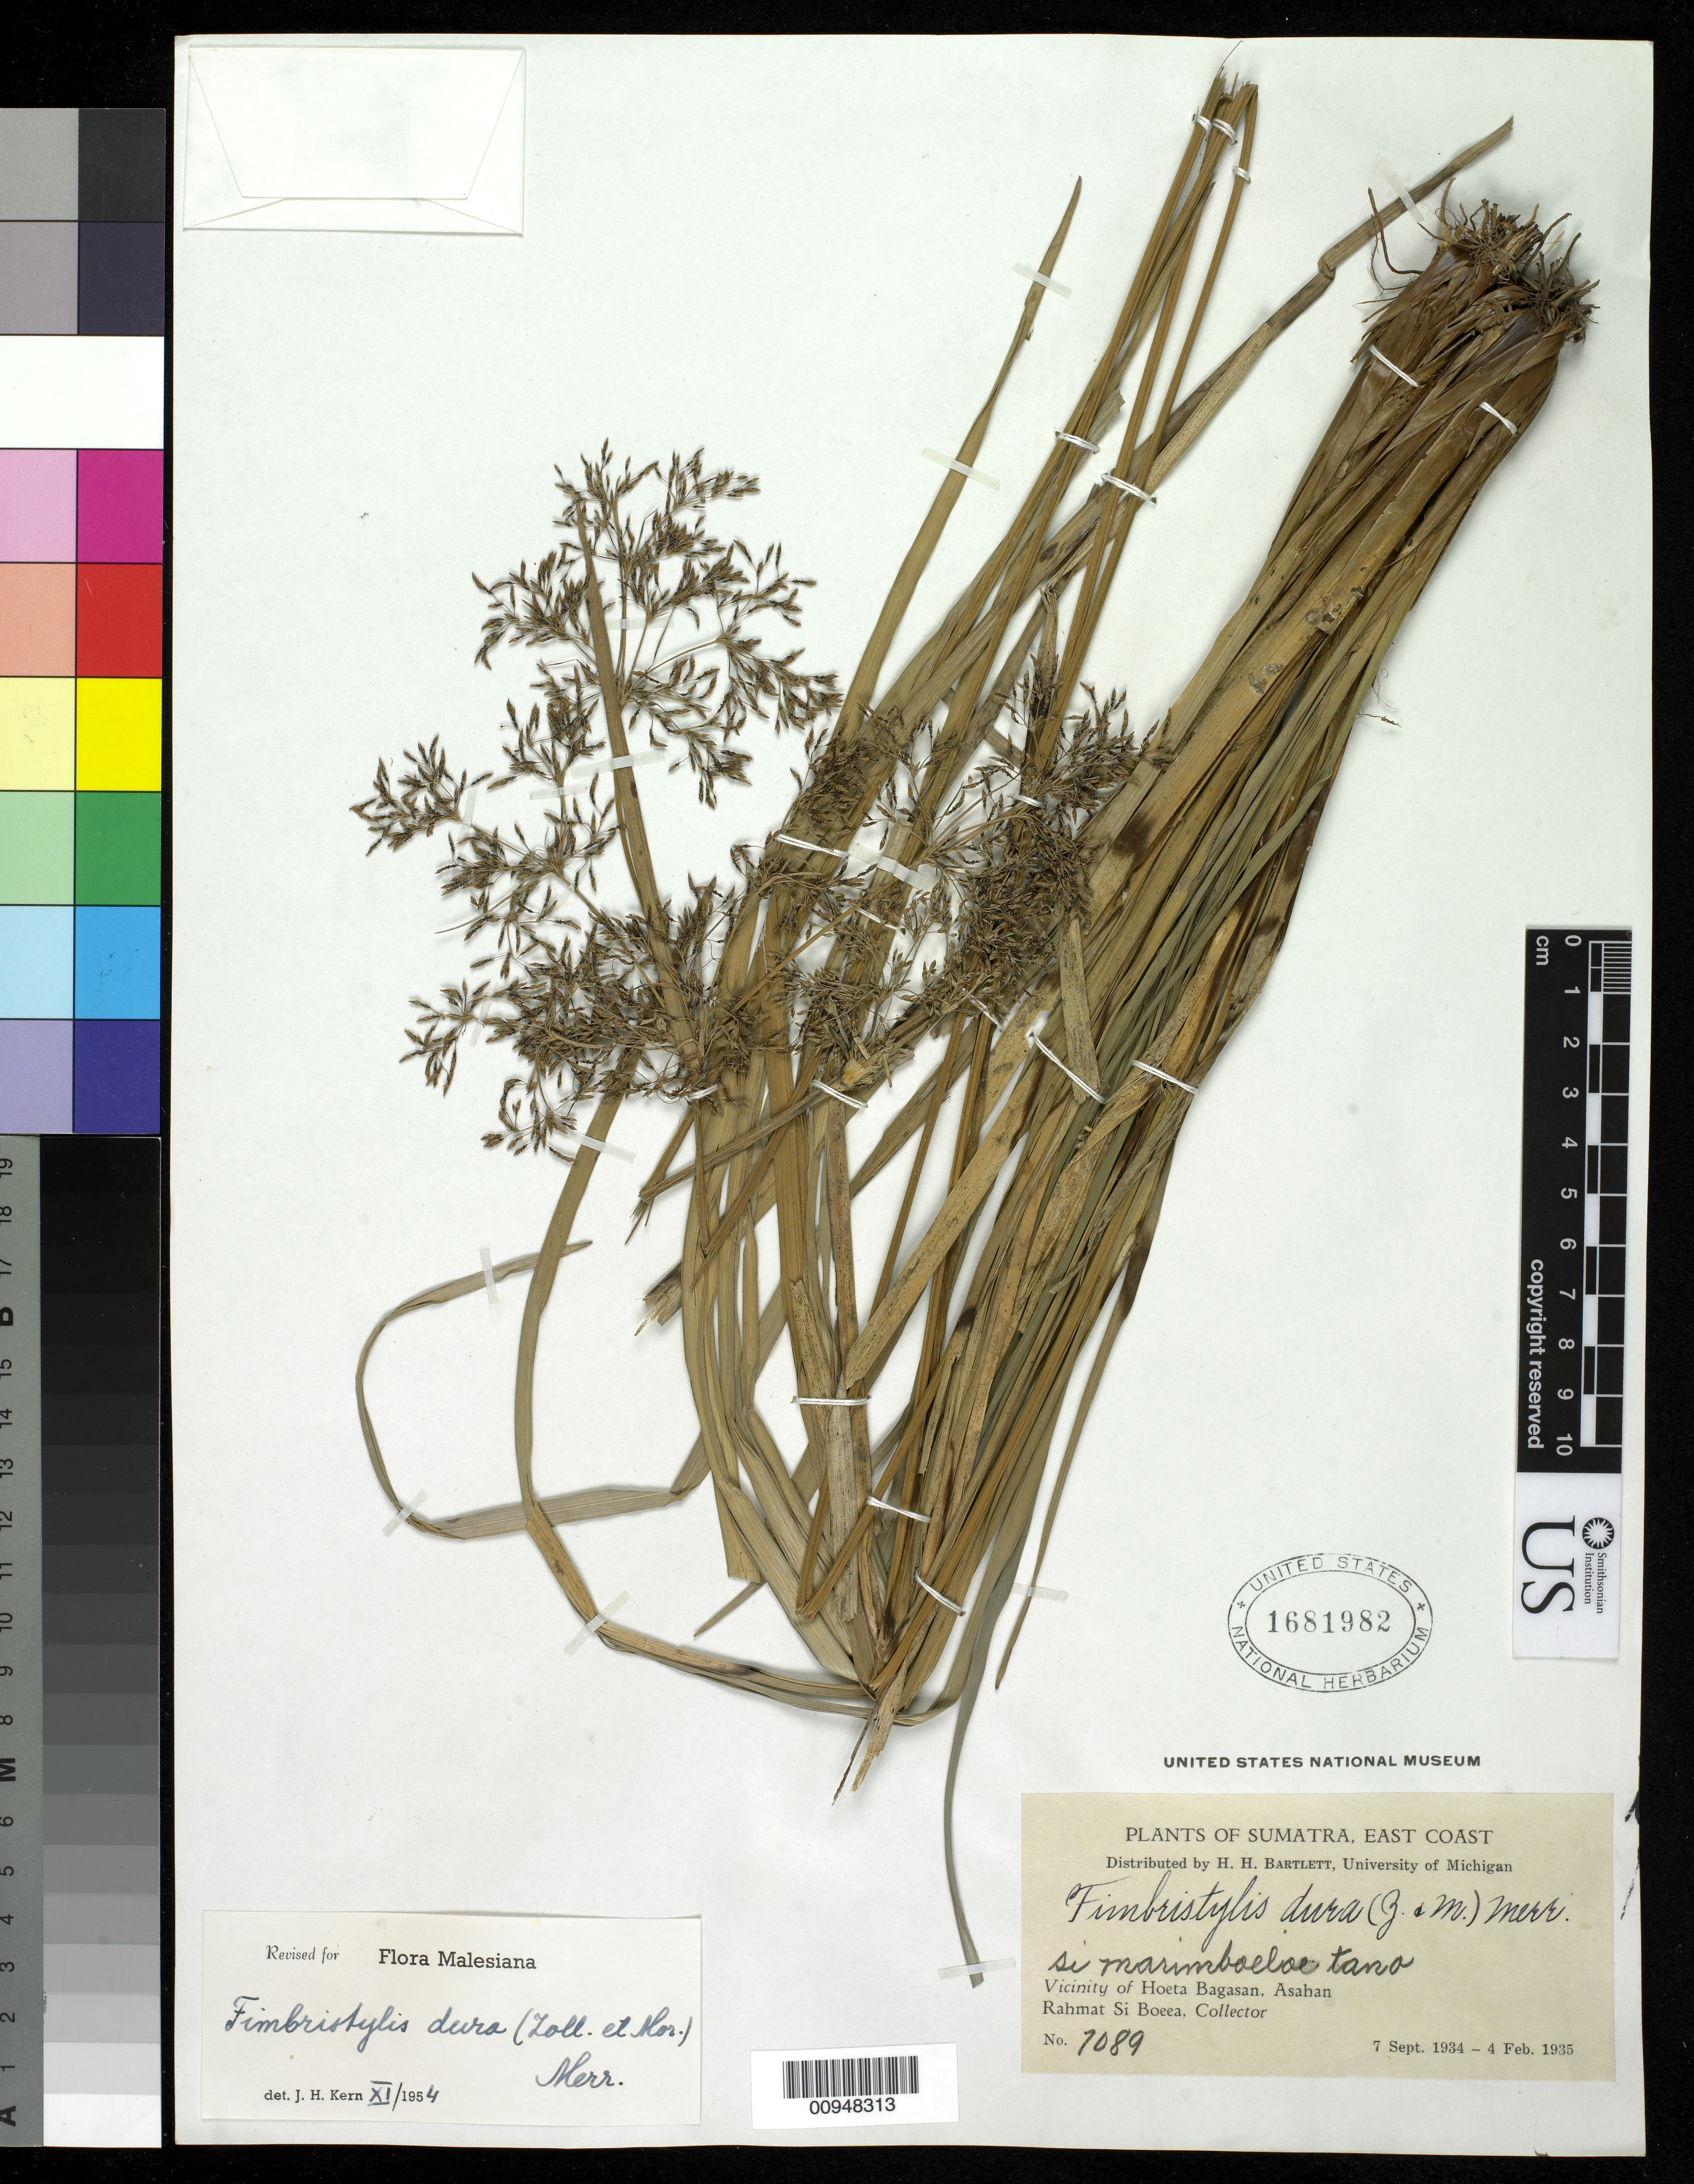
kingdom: Plantae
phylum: Tracheophyta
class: Liliopsida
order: Poales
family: Cyperaceae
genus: Fimbristylis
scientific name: Fimbristylis dura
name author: (Zoll. & Moritzi) Merr.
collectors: Rahmat Si Boeea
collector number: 7089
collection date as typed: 07 Sep 1934 to 04 Feb 1935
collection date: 1934-09-07/1935-02-04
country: Indonesia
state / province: Sumatra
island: Sumatra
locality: vicinity of Hoeta Bagasan, Asahan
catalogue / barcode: US 1681982